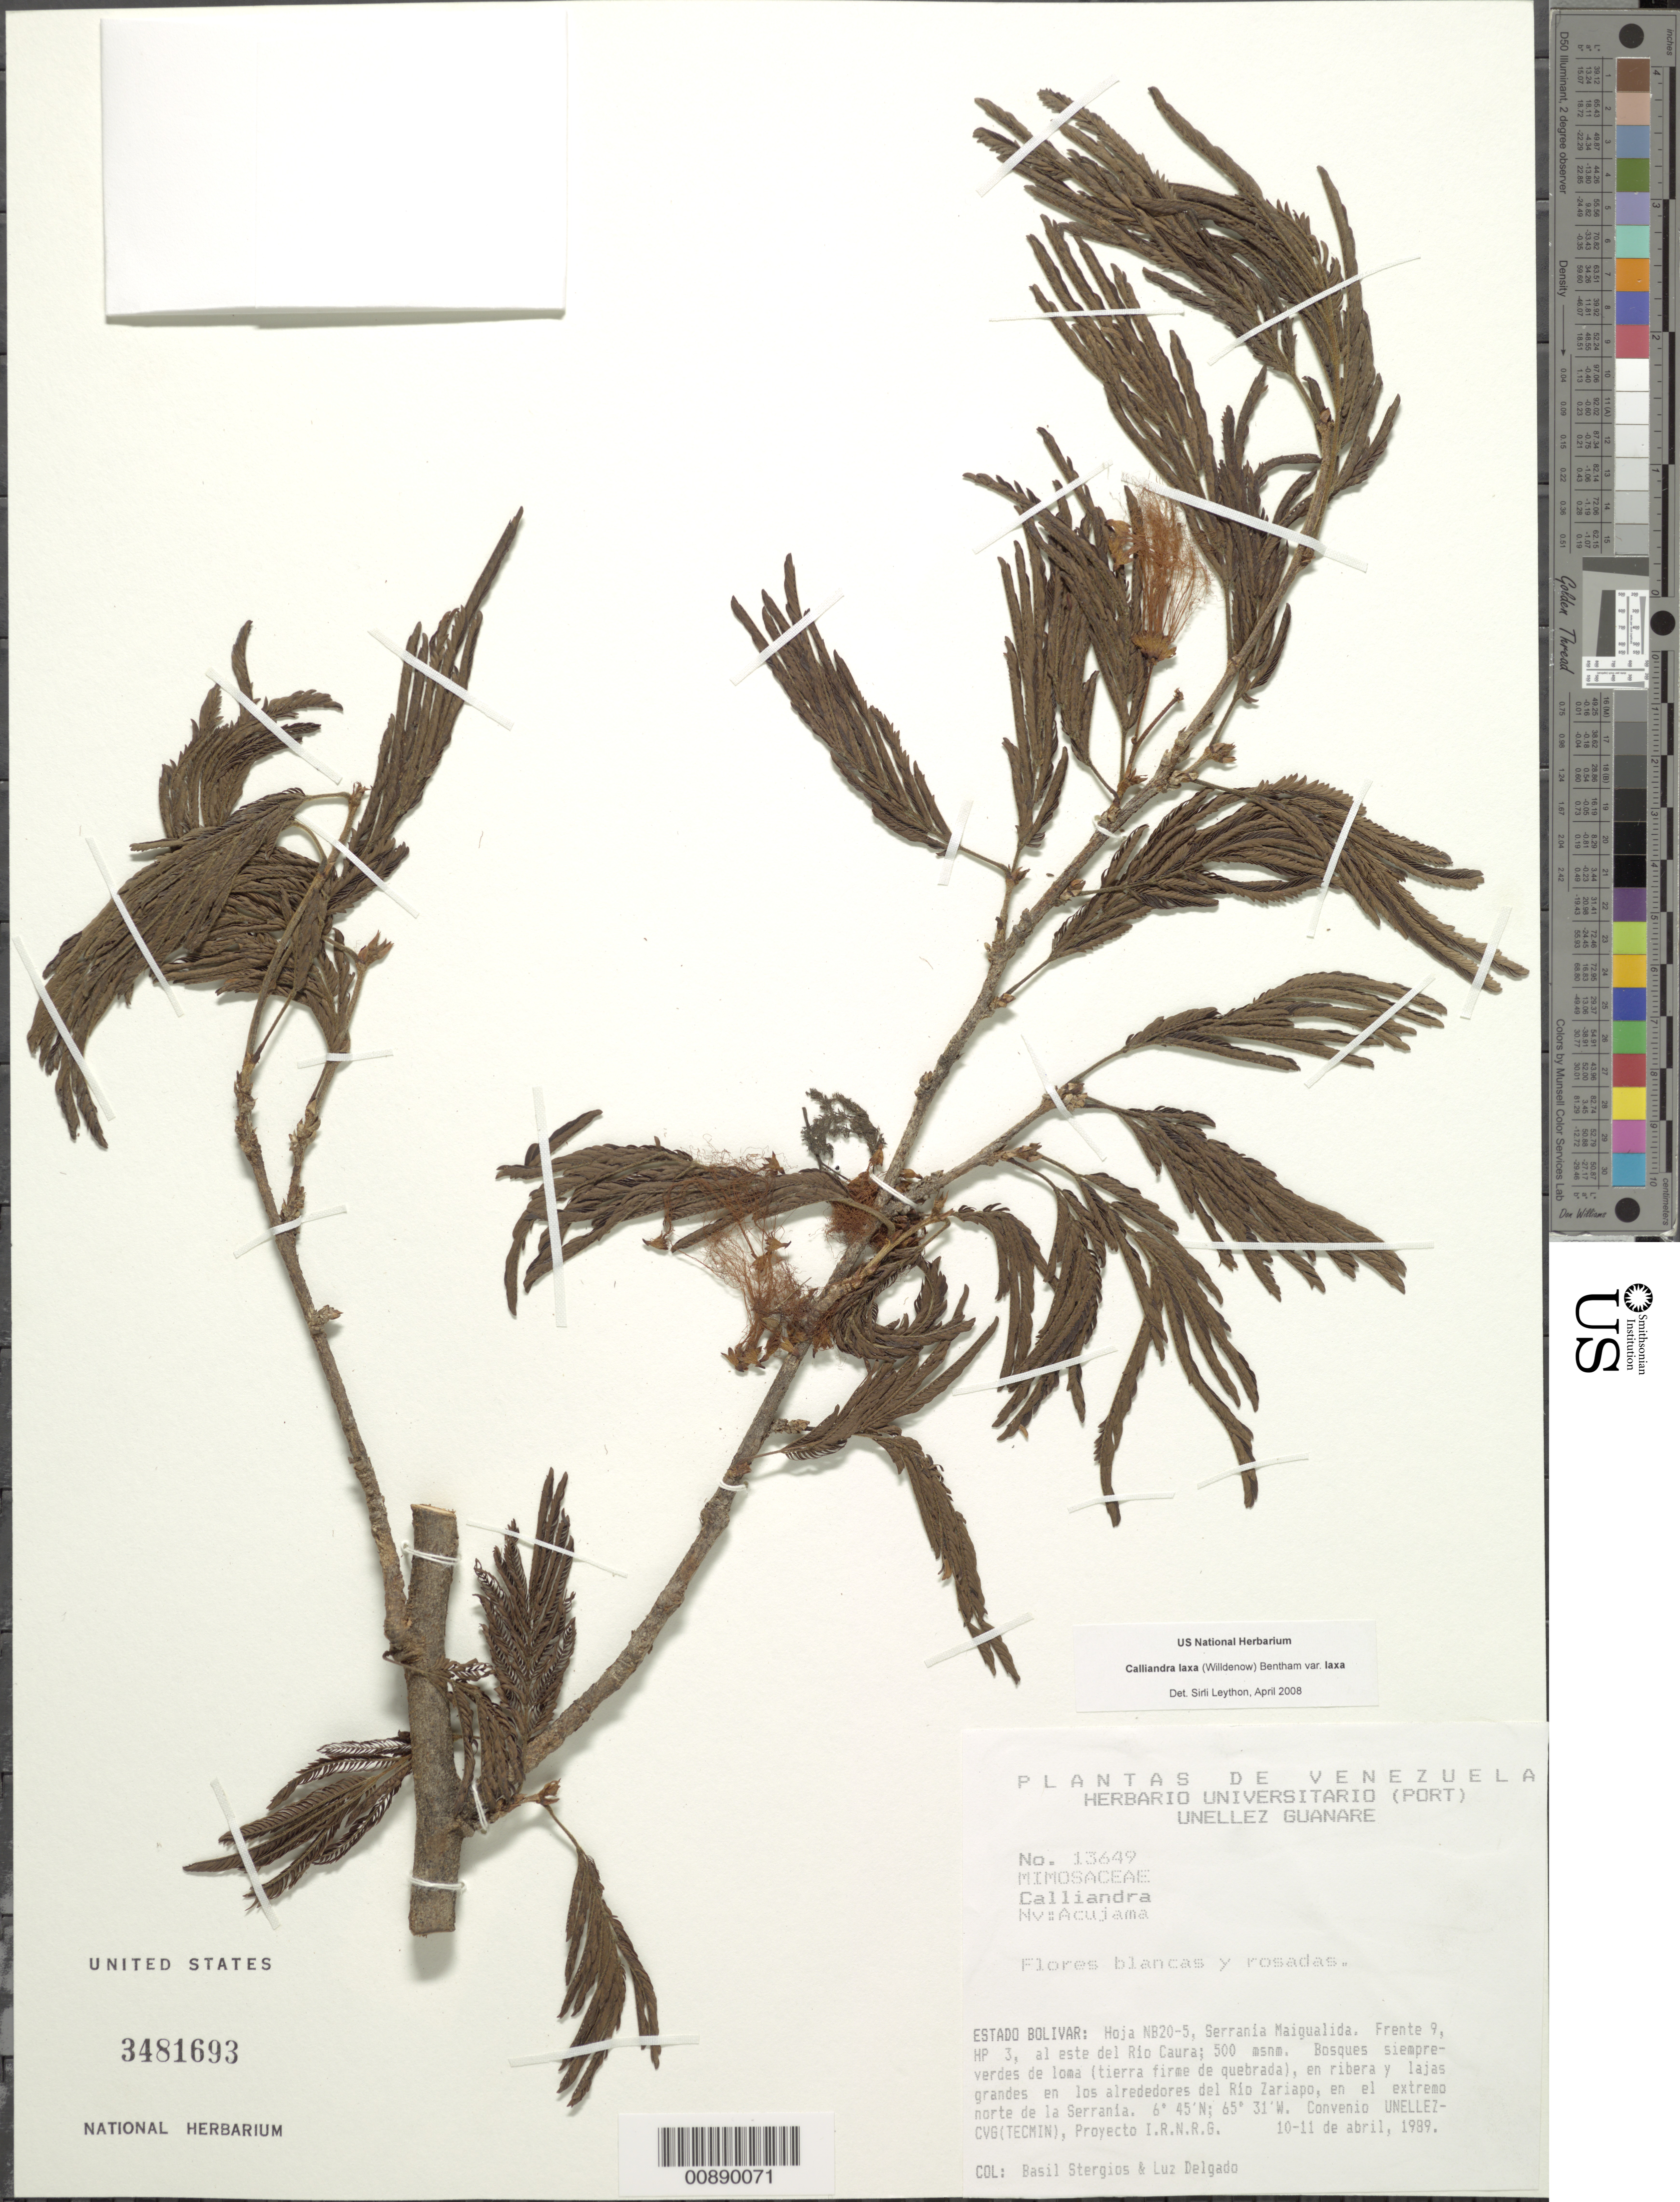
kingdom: Plantae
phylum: Tracheophyta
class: Magnoliopsida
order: Fabales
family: Fabaceae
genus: Calliandra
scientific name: Calliandra laxa var. laxa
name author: (Willd.) Benth.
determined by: Leython, S.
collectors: B. G. Stergios & L. Delgado V.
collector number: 13649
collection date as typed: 10-Apr-89 to 11-Apr-89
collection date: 1989-04-10/1989-04-11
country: Venezuela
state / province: Bolívar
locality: Serrania Maigualida, E del río Caura, alrededores del río Zariapo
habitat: Bosques siempre-verdes de loma (tierra firme de quebrada), en ribera y lajas grandes en los alrededores del río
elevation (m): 500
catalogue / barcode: US 3481693